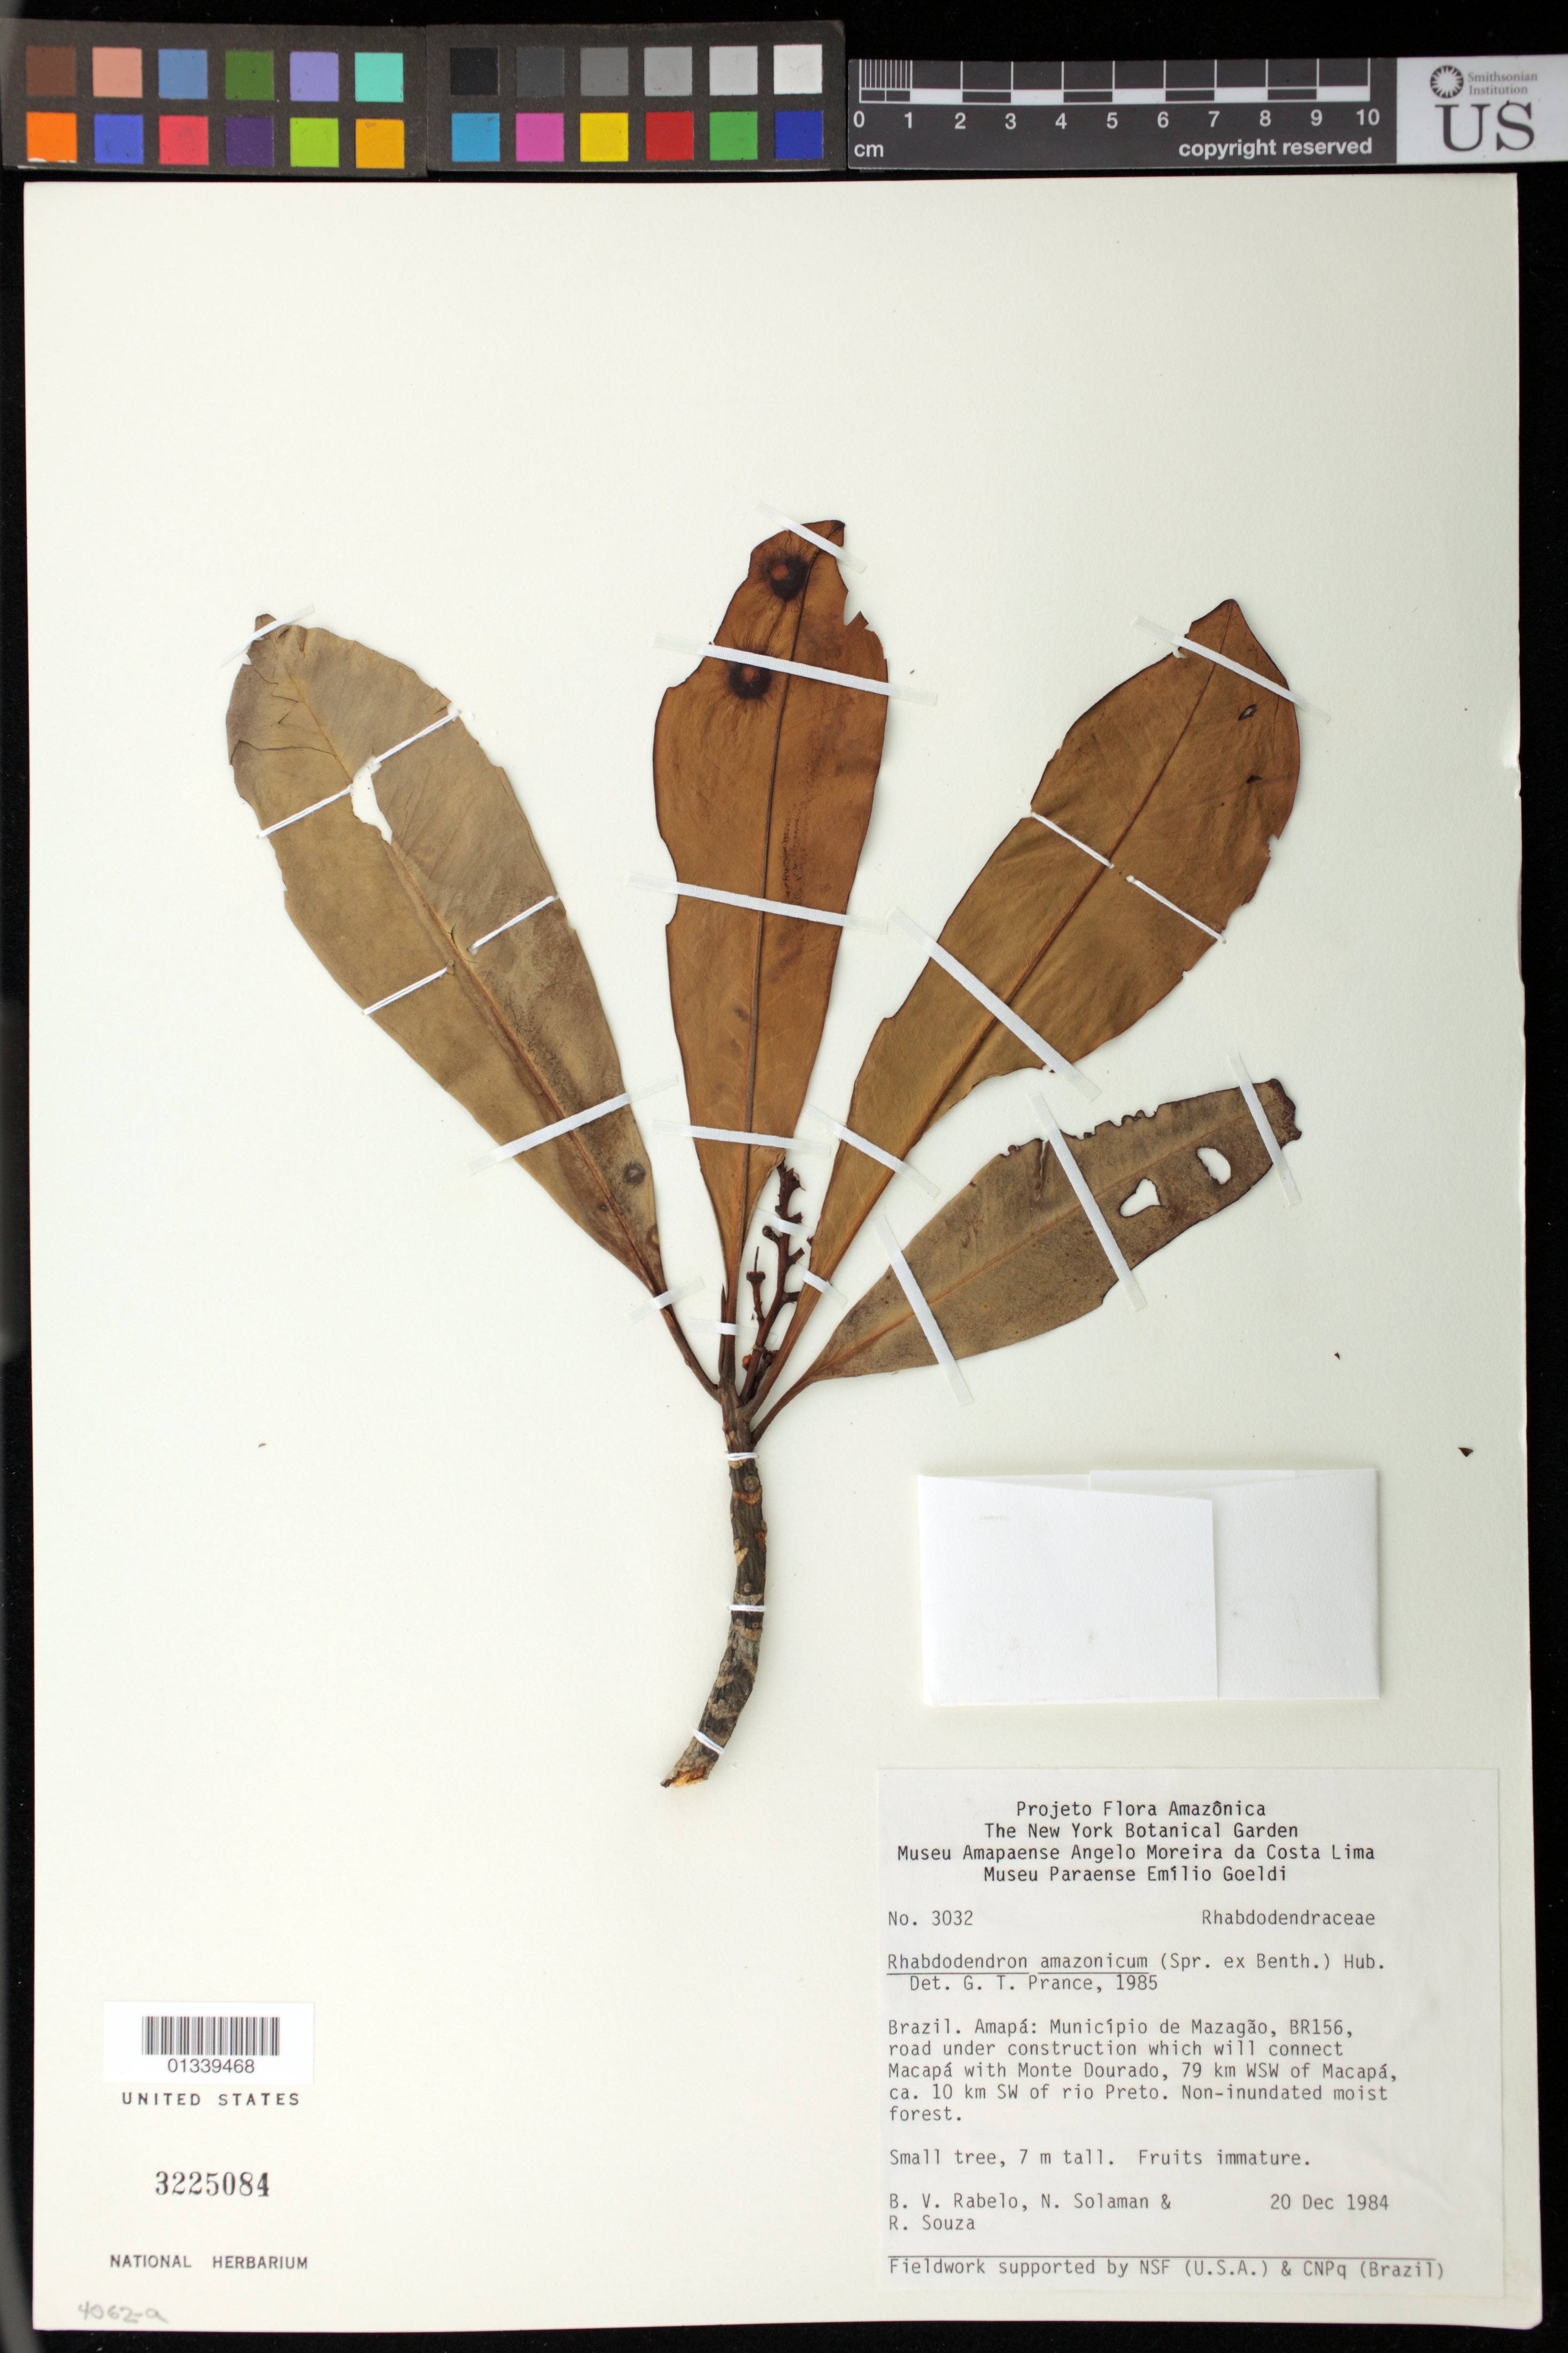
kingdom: Plantae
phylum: Tracheophyta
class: Magnoliopsida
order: Caryophyllales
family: Rhabdodendraceae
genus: Rhabdodendron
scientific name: Rhabdodendron amazonicum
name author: (Spruce ex Benth.) Huber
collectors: B. Rabelo, N. Solaman & R. Souza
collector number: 3032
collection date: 1984-12-20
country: Brazil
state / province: Amapá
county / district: Mazagão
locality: BR156, road under construction which will connect Macapá with Monte Dourado, 79km WSW of Macapá, ca. 10km SW of Rio Preto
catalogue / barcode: US 3225084